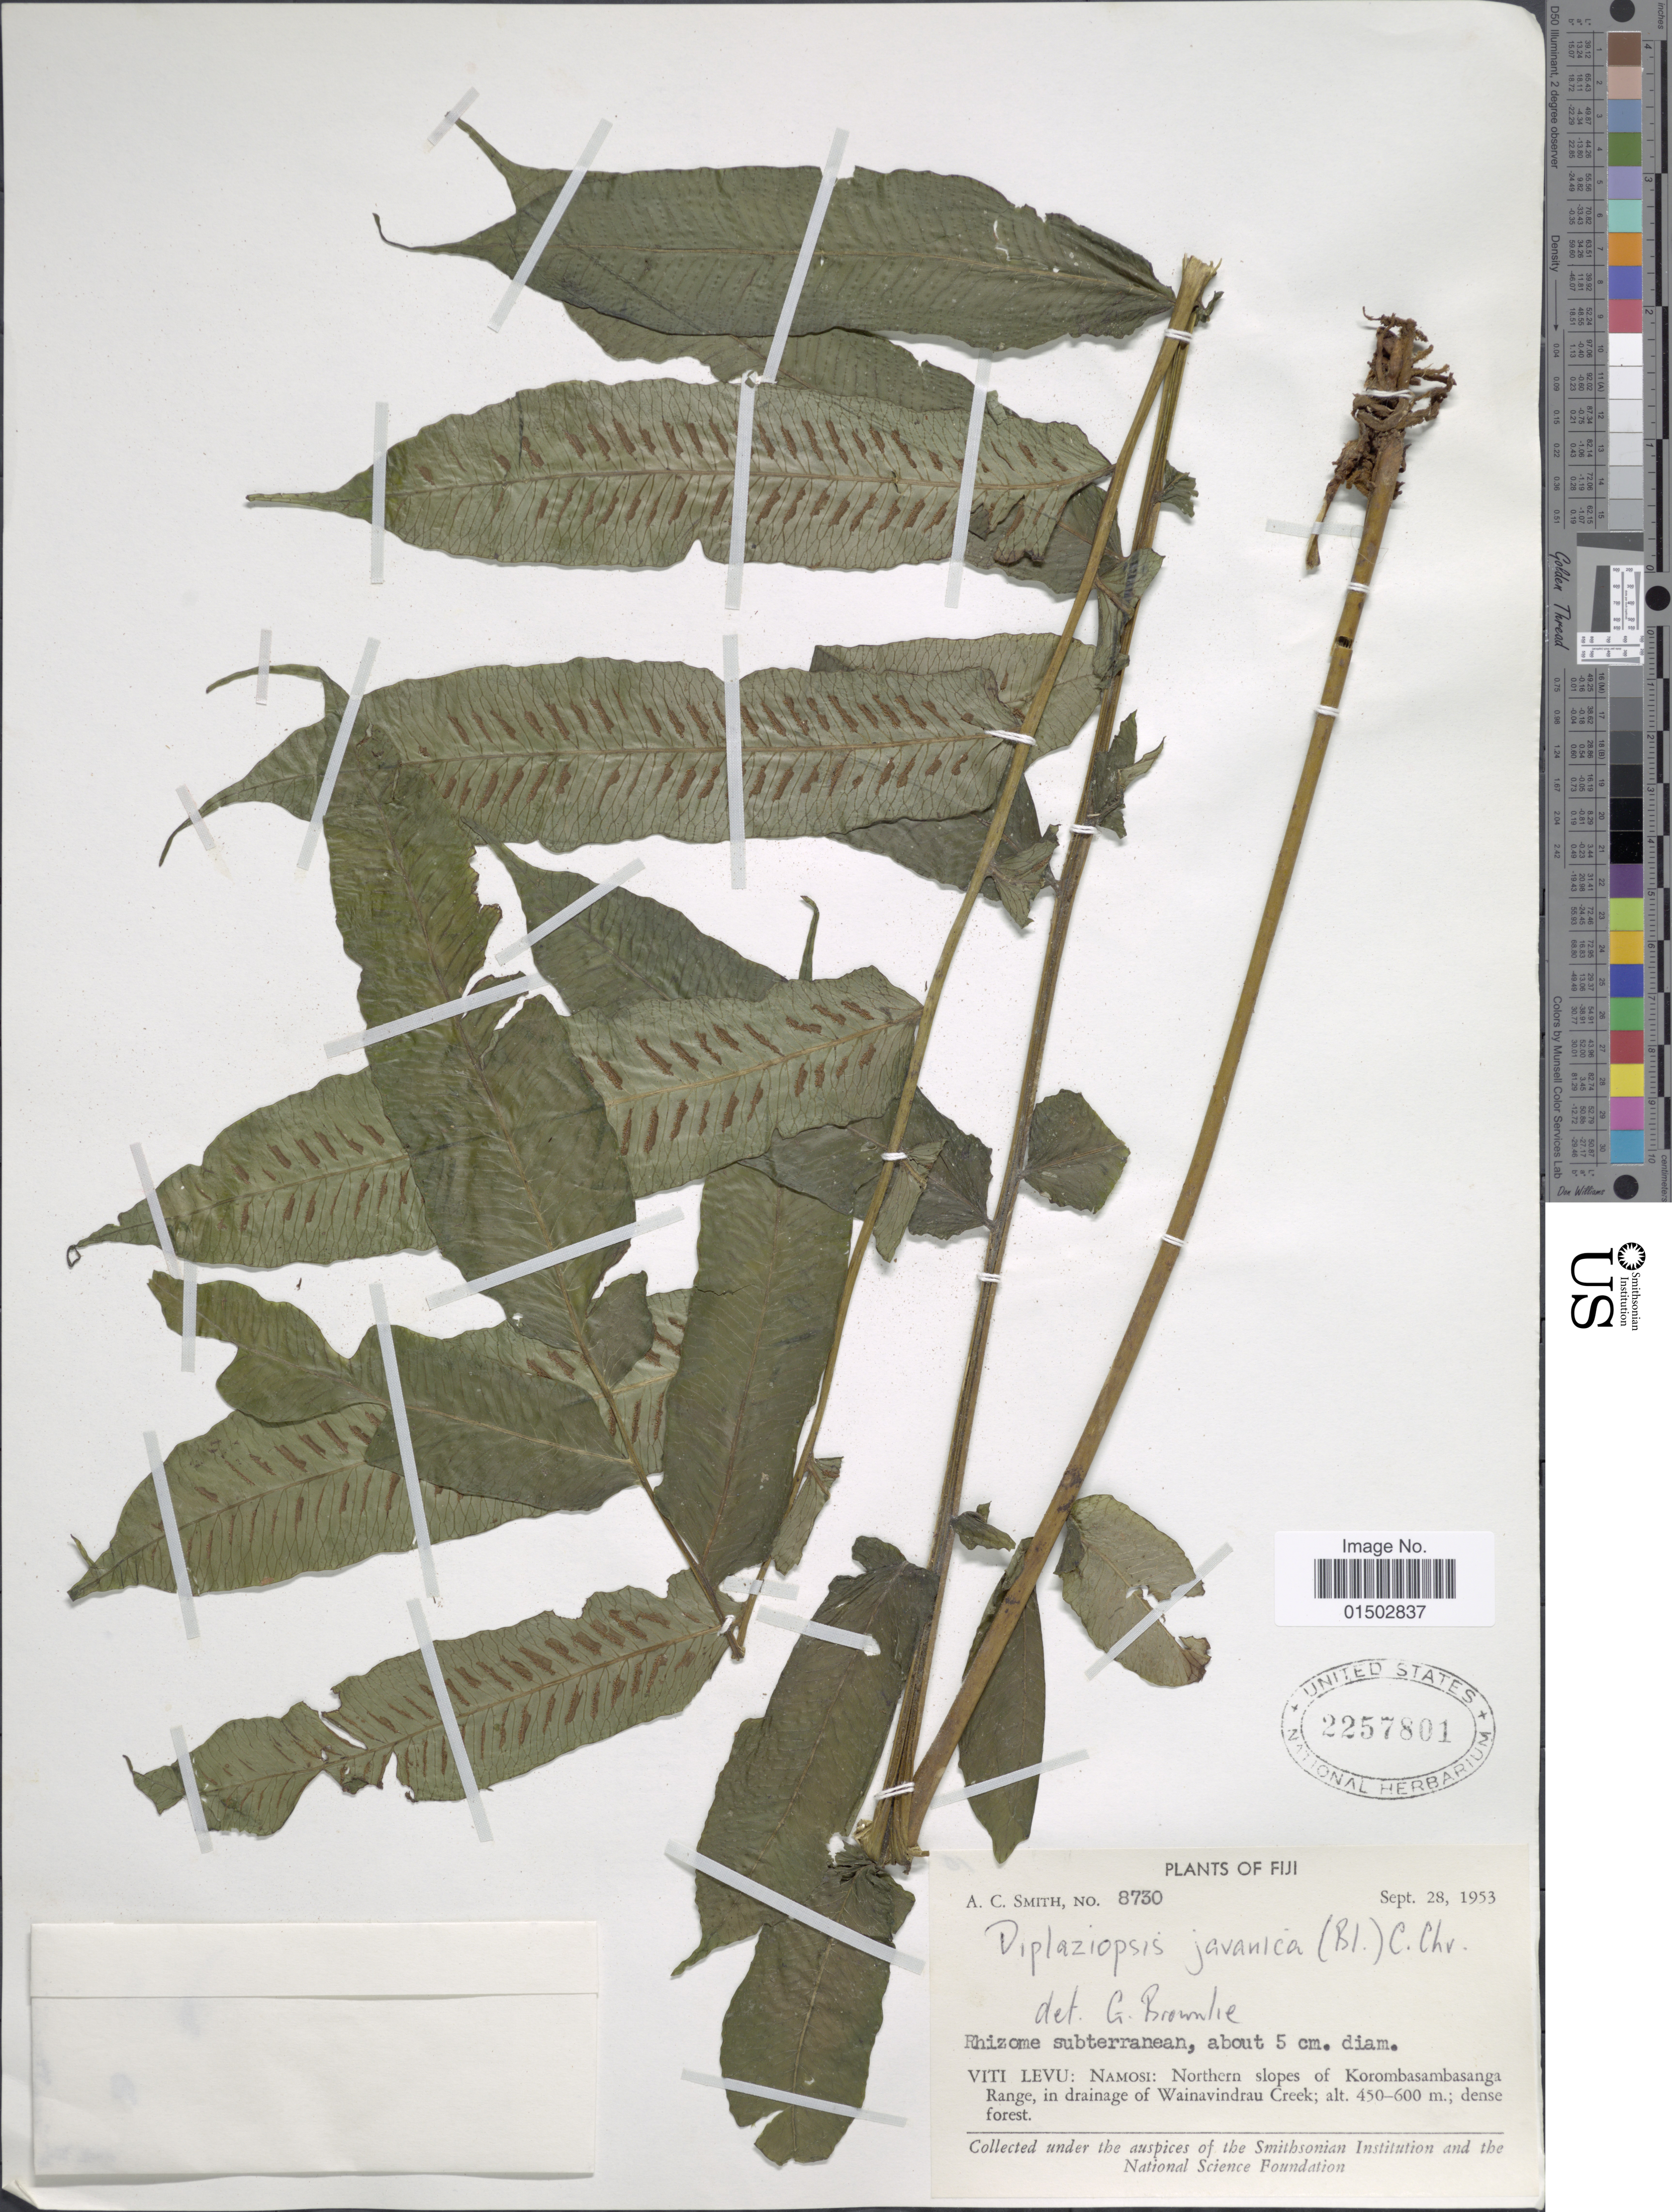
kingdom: Plantae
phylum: Tracheophyta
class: Polypodiopsida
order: Polypodiales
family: Diplaziopsidaceae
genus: Diplaziopsis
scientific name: Diplaziopsis javanica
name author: (Blume) C. Chr.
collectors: A. C. Smith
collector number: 8730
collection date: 1953-09-28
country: Fiji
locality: Viti Levu: Namosi: Northern slopes of Korombasambasanga Range, in drainage of Wainavindrau Creek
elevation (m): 450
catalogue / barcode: US 2257801